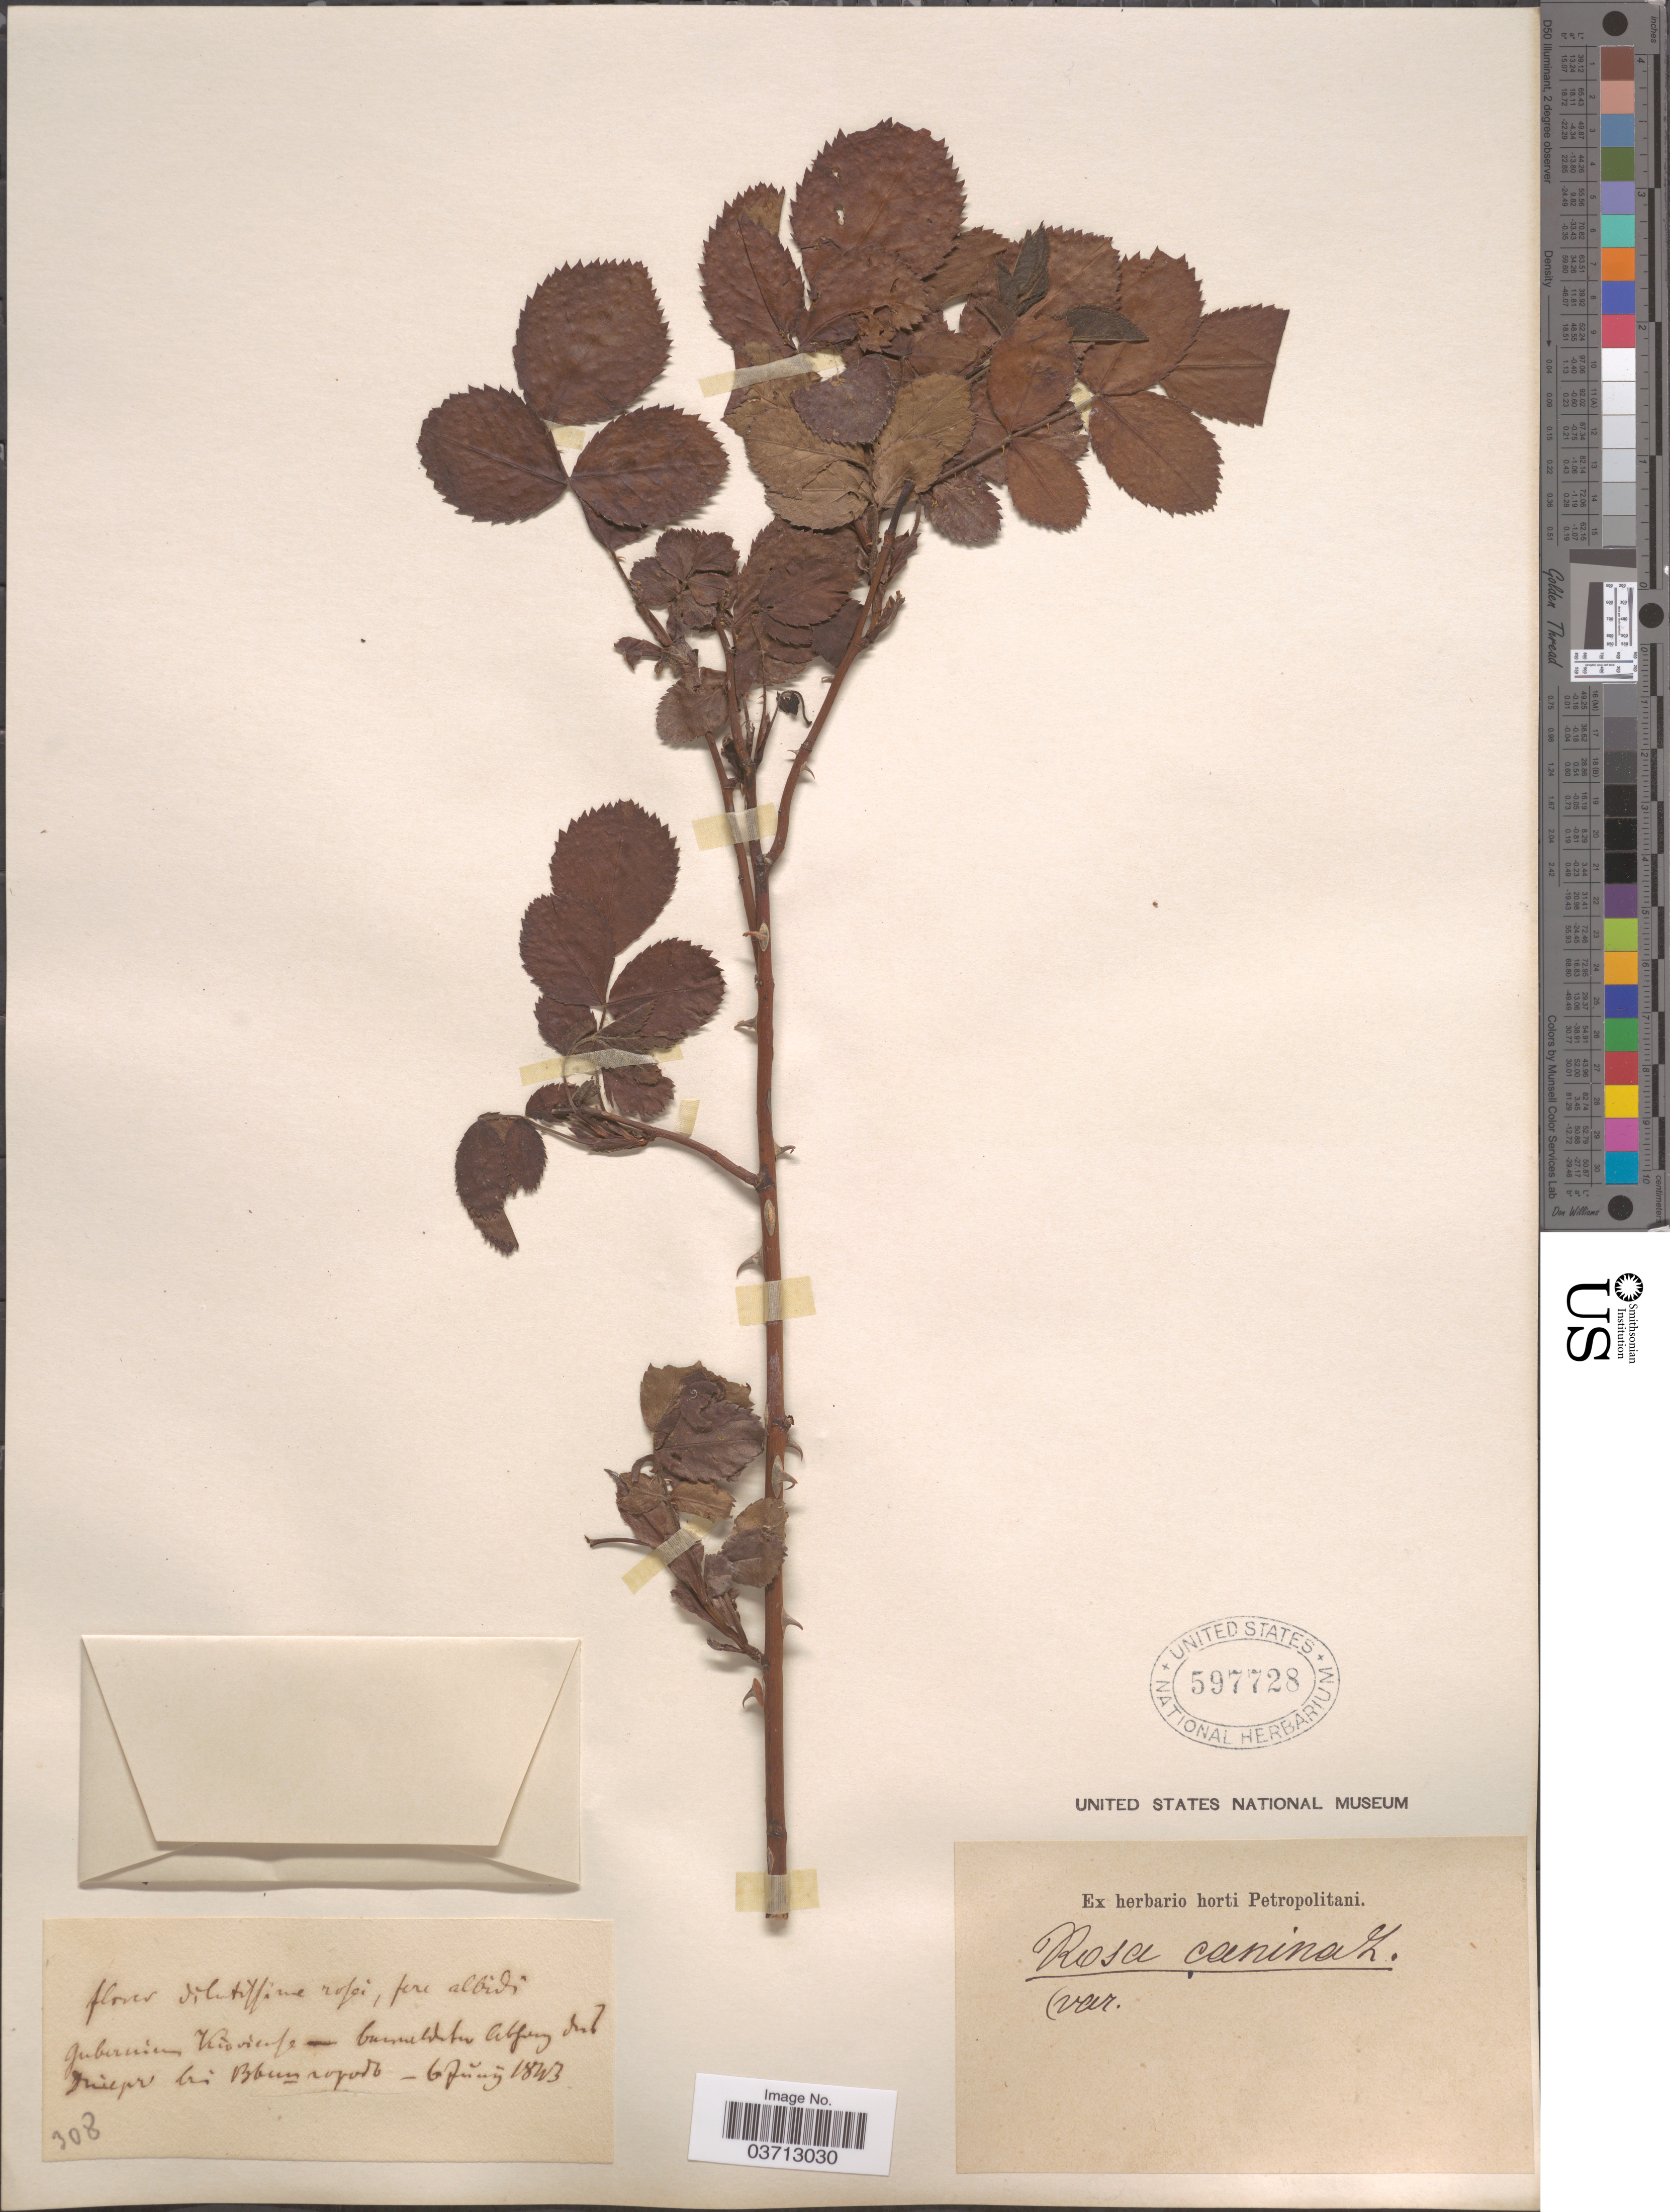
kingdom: Plantae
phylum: Tracheophyta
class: Magnoliopsida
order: Rosales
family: Rosaceae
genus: Rosa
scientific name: Rosa canina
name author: L.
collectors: ex herb. horti Petropolitani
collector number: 308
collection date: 1843-06-06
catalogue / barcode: US 597728